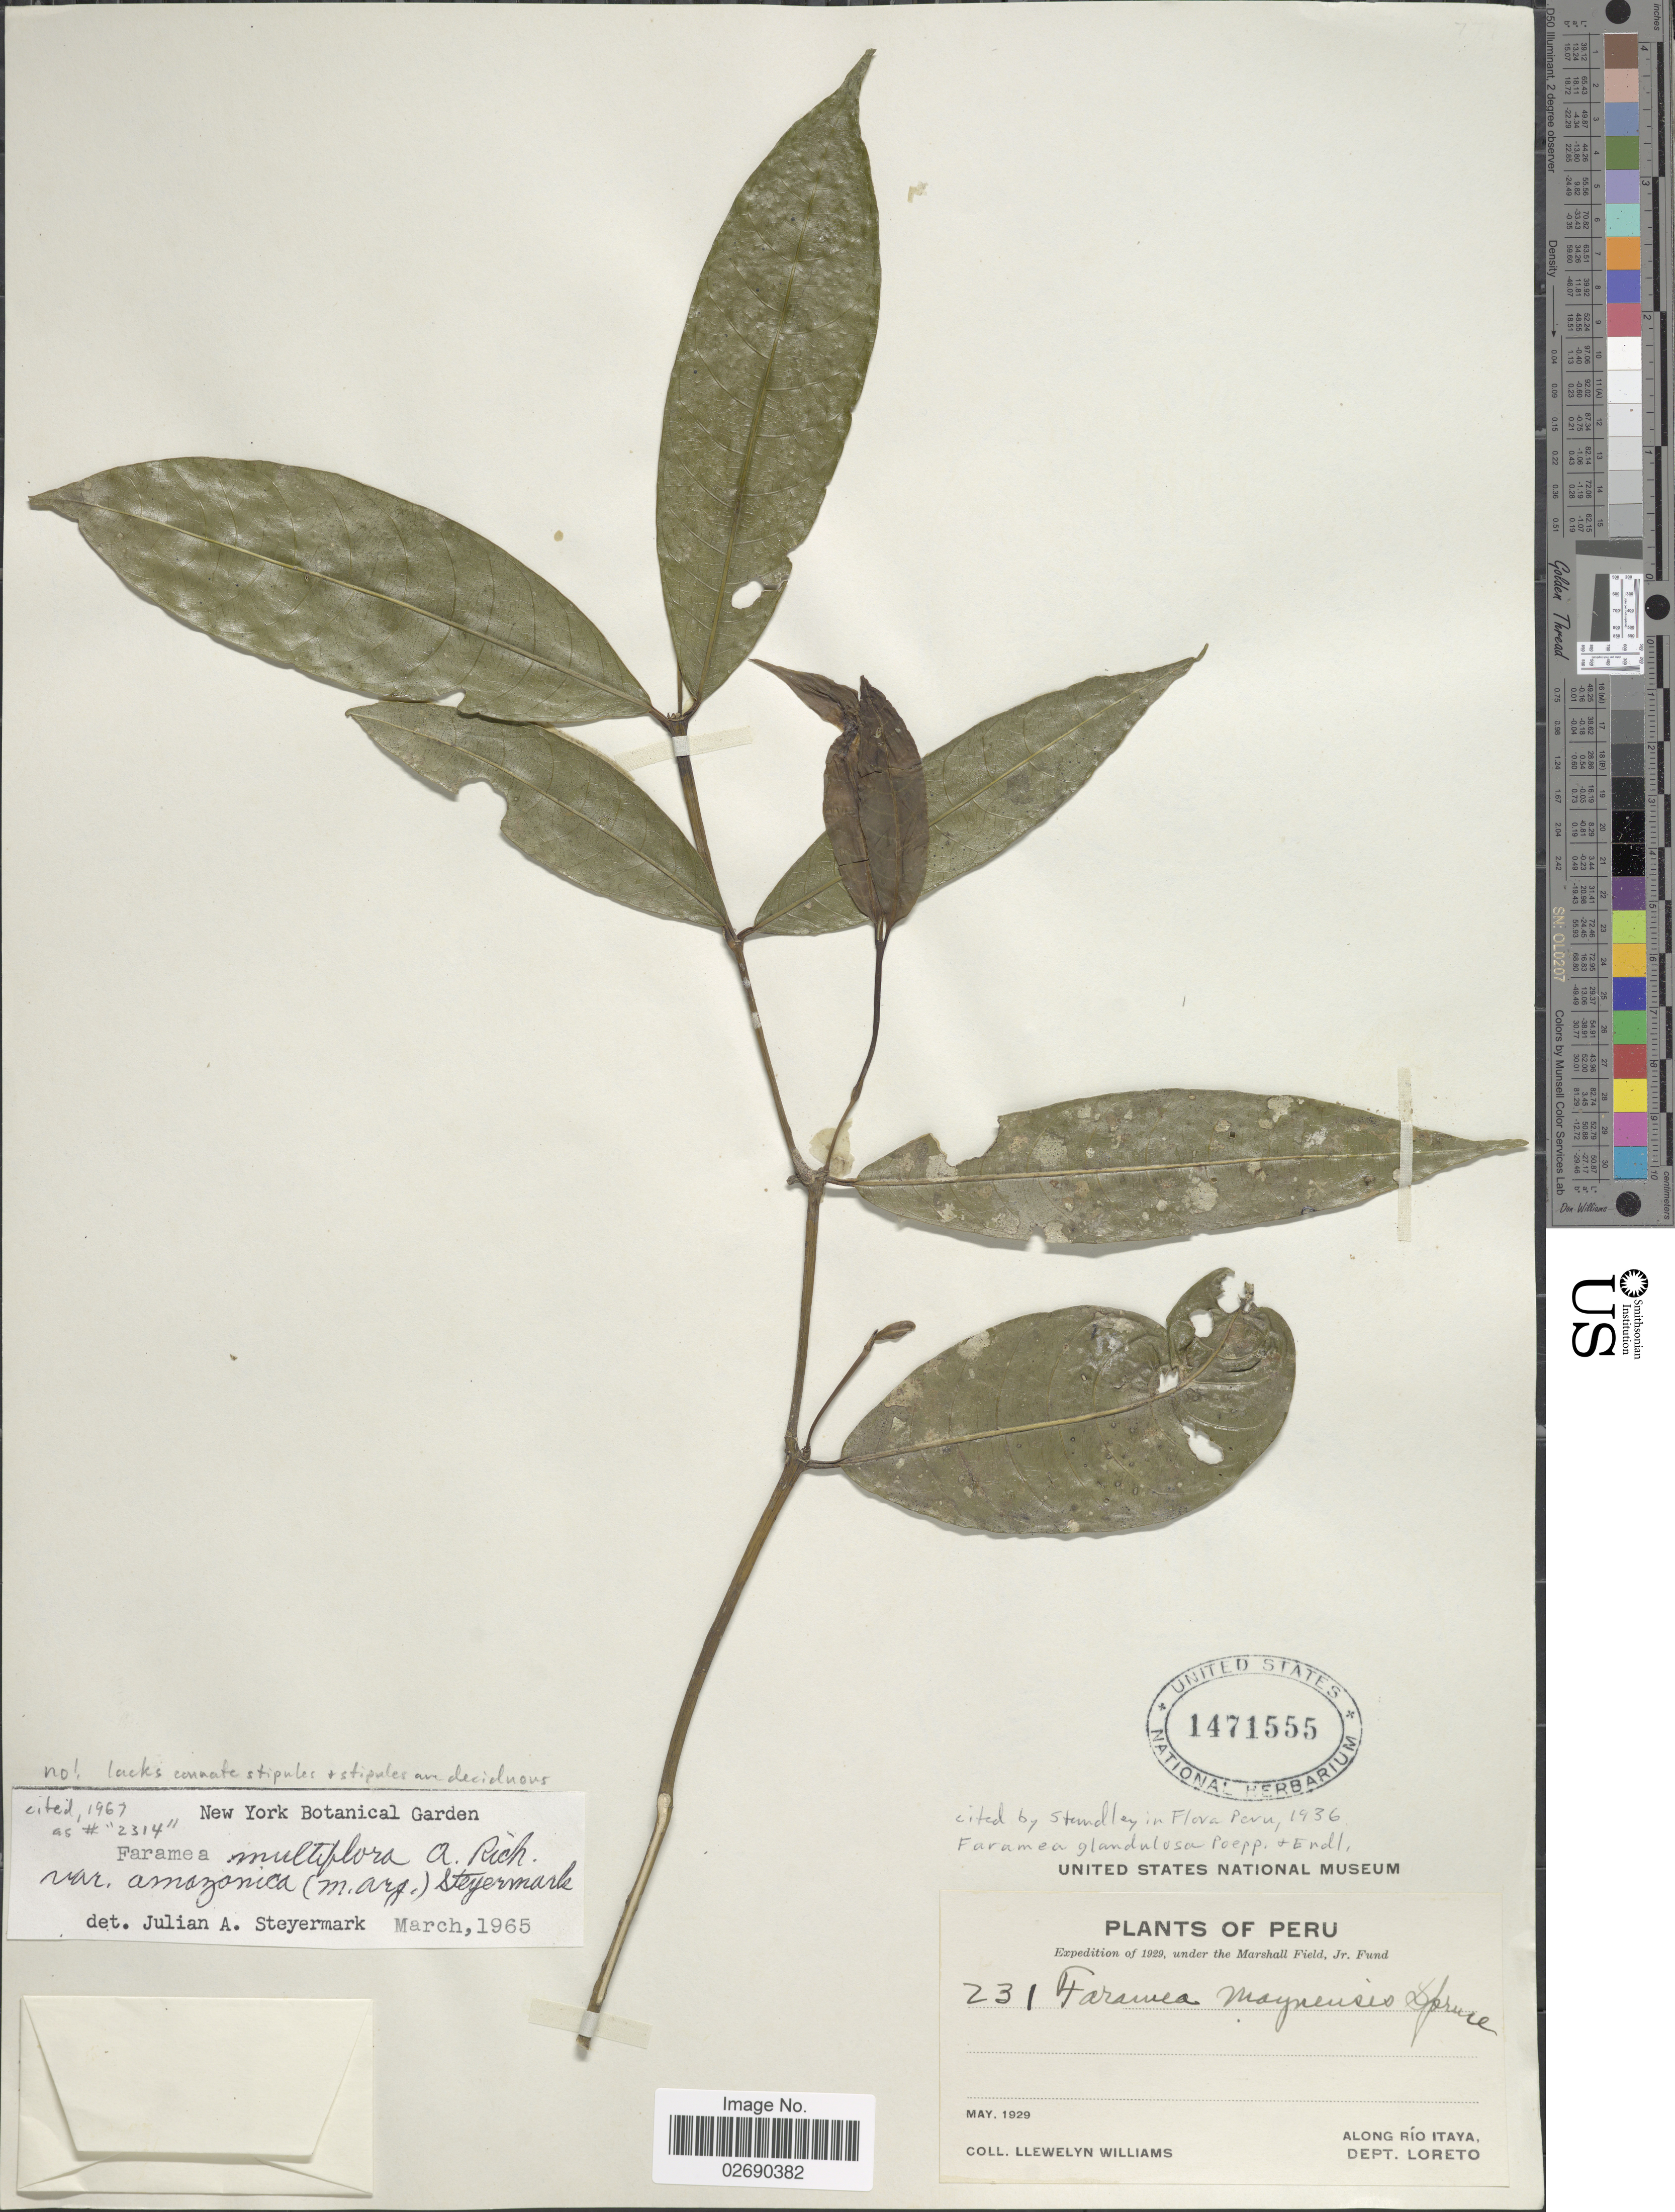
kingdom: Plantae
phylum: Tracheophyta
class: Magnoliopsida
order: Gentianales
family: Rubiaceae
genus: Faramea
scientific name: Faramea glandulosa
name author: Poepp.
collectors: Ll. Williams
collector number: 231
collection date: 1929-05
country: Peru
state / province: Loreto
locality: Along Río Itaya Dept. Loreto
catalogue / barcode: US 1471555